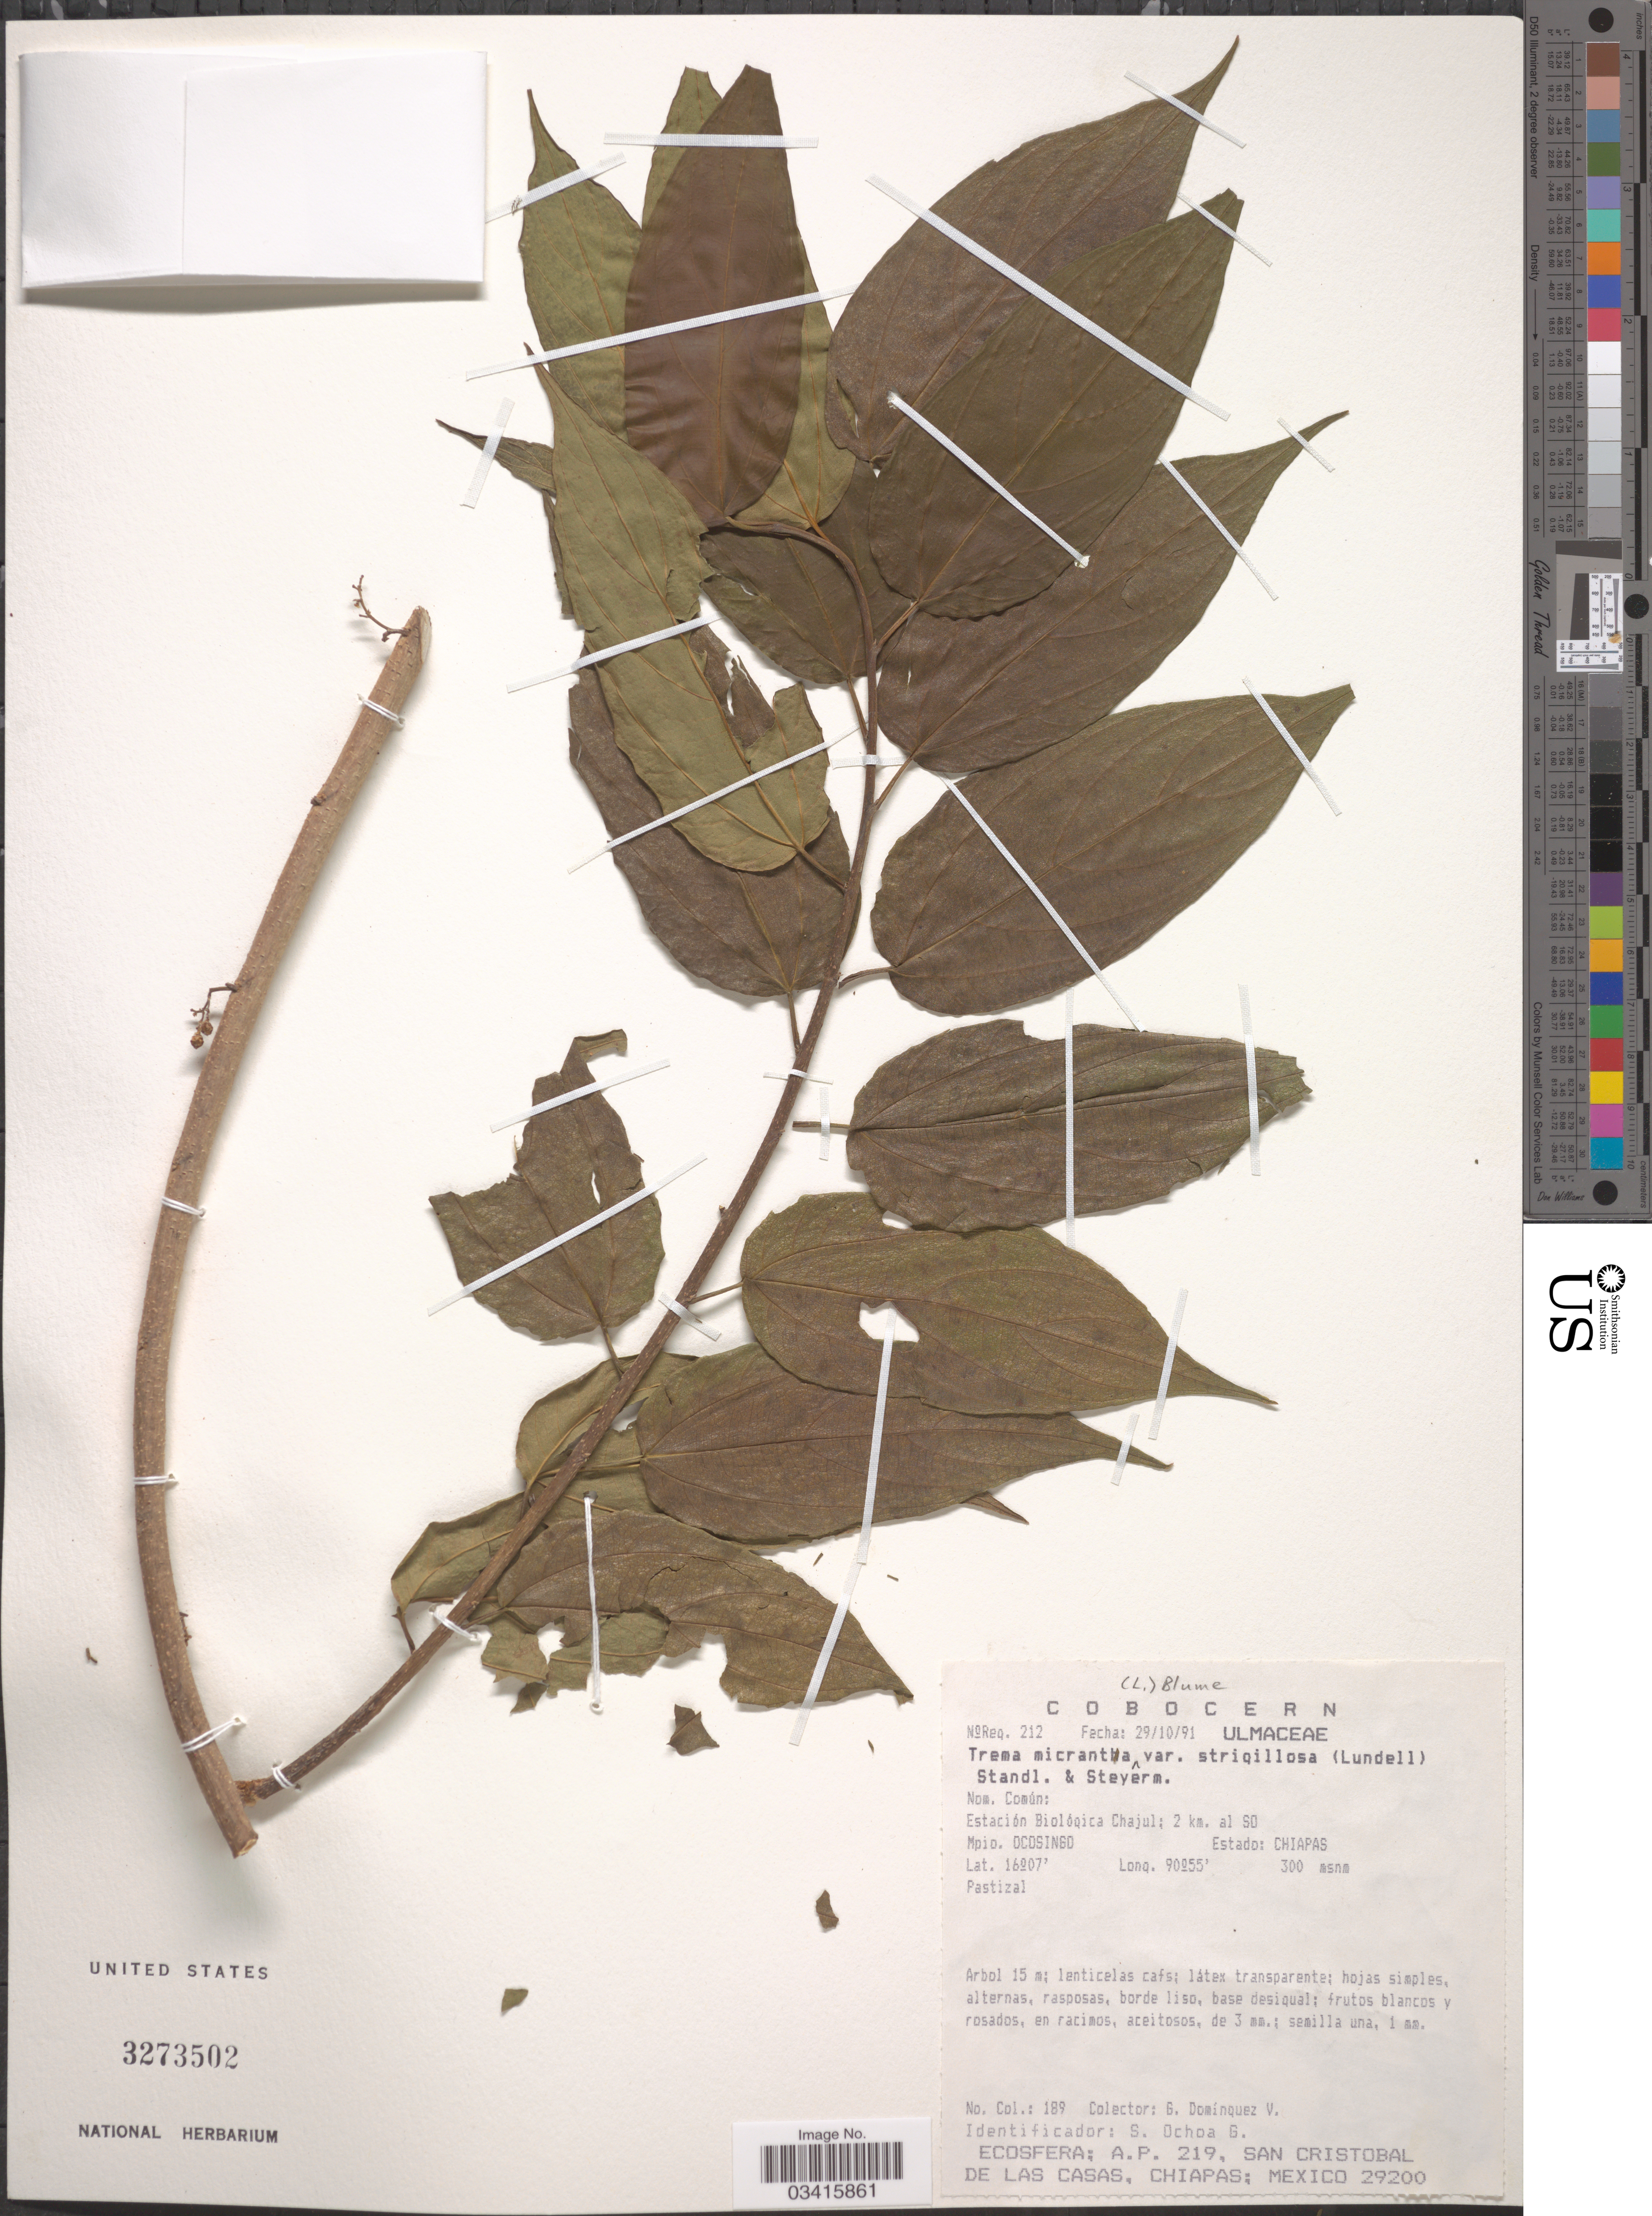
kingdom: Plantae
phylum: Tracheophyta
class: Magnoliopsida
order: Rosales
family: Cannabaceae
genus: Trema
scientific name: Trema micranthum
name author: (L.) Blume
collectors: G. Dominquez V.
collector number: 189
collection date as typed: Transcribed d/m/y: 29/10/91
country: Mexico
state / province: Chiapas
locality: Estación Biológica Chajul; 2 km. al SO. Mpio. Ocosingo.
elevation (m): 300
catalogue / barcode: US 3273502